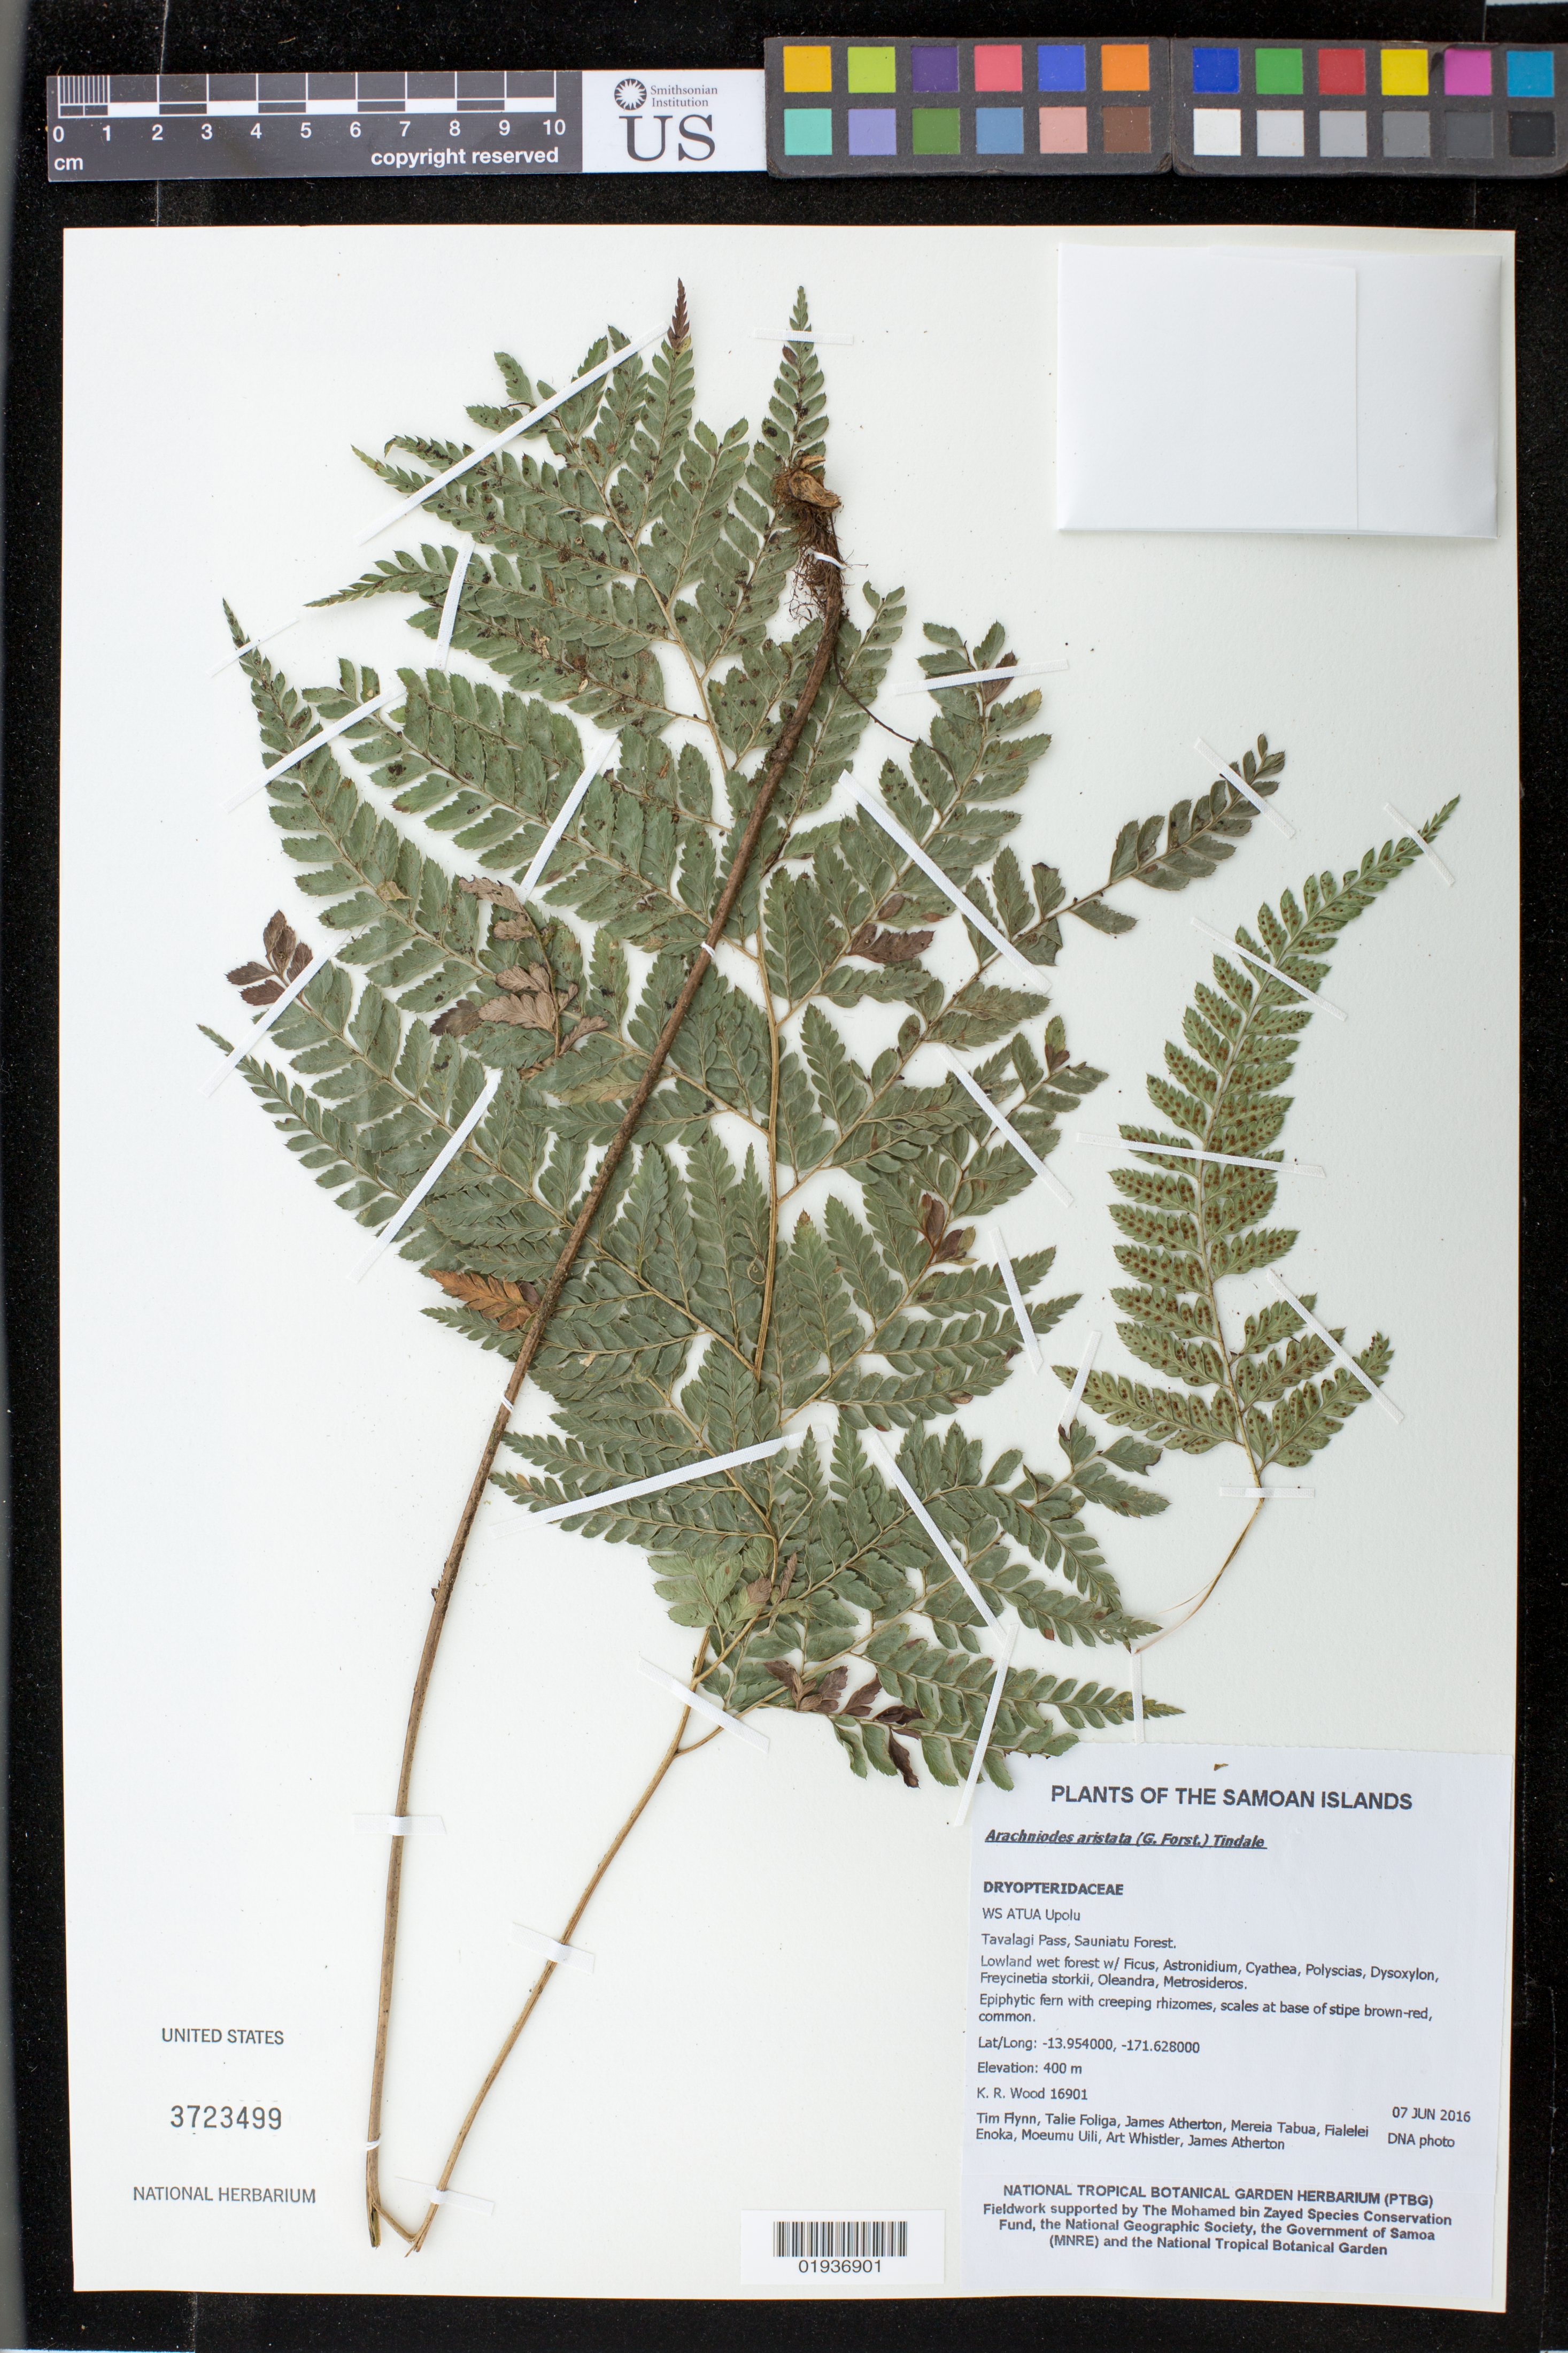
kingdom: Plantae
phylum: Tracheophyta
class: Polypodiopsida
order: Polypodiales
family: Dryopteridaceae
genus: Arachniodes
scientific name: Arachniodes aristata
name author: (G. Forst.) Tindale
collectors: K. R. Wood, T. W. Flynn, T. Foliga, J. Atherton, M. Tabua, F. Enoka, M. Uili & A. Whistler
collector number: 16901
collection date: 2016-06-07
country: Samoa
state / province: Atua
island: Upolu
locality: Upolu, Tavalagi Pass, Sauniatu Forest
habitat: Lowland wet forest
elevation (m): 400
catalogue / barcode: US 3723499